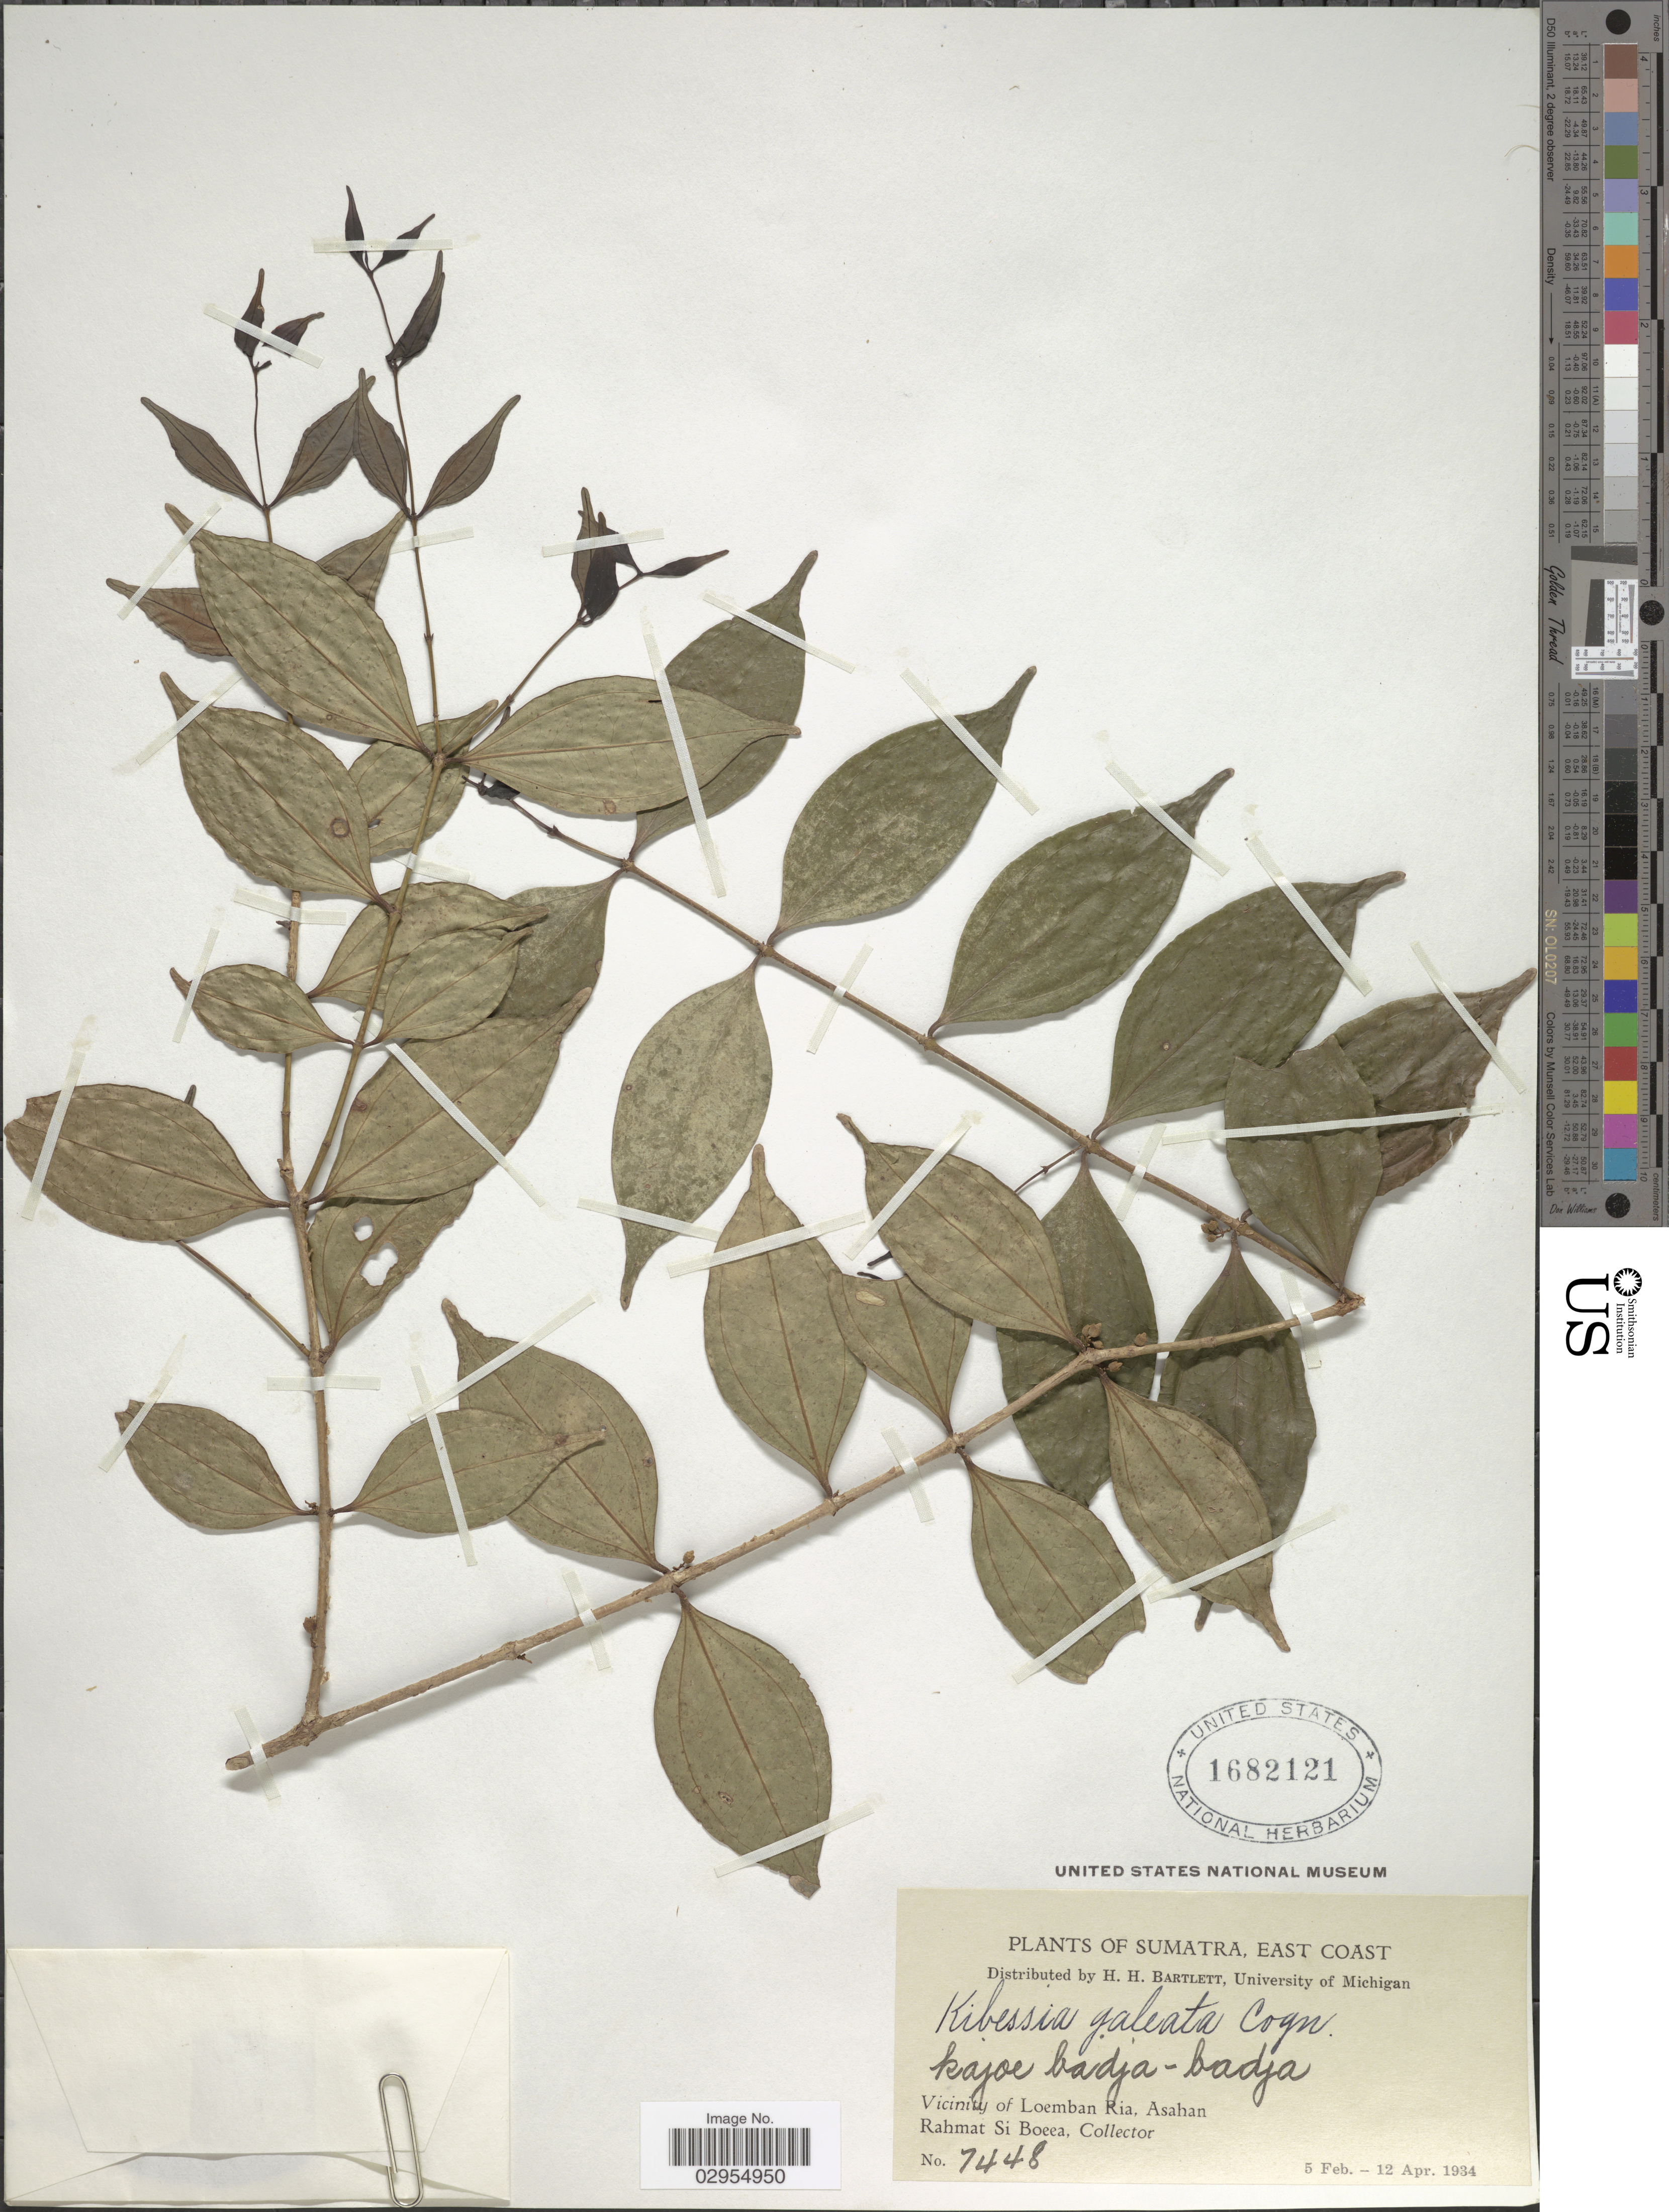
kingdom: Plantae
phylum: Tracheophyta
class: Magnoliopsida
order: Myrtales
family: Melastomataceae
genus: Pternandra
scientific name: Pternandra galeata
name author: Ridl.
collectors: Rahmat Si Boeea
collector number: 7448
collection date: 1934-02-05/1934-04-12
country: Indonesia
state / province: Sumatra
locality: East Coast. Vicinity of Loemban Ria, Asahan.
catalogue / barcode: US 1682121